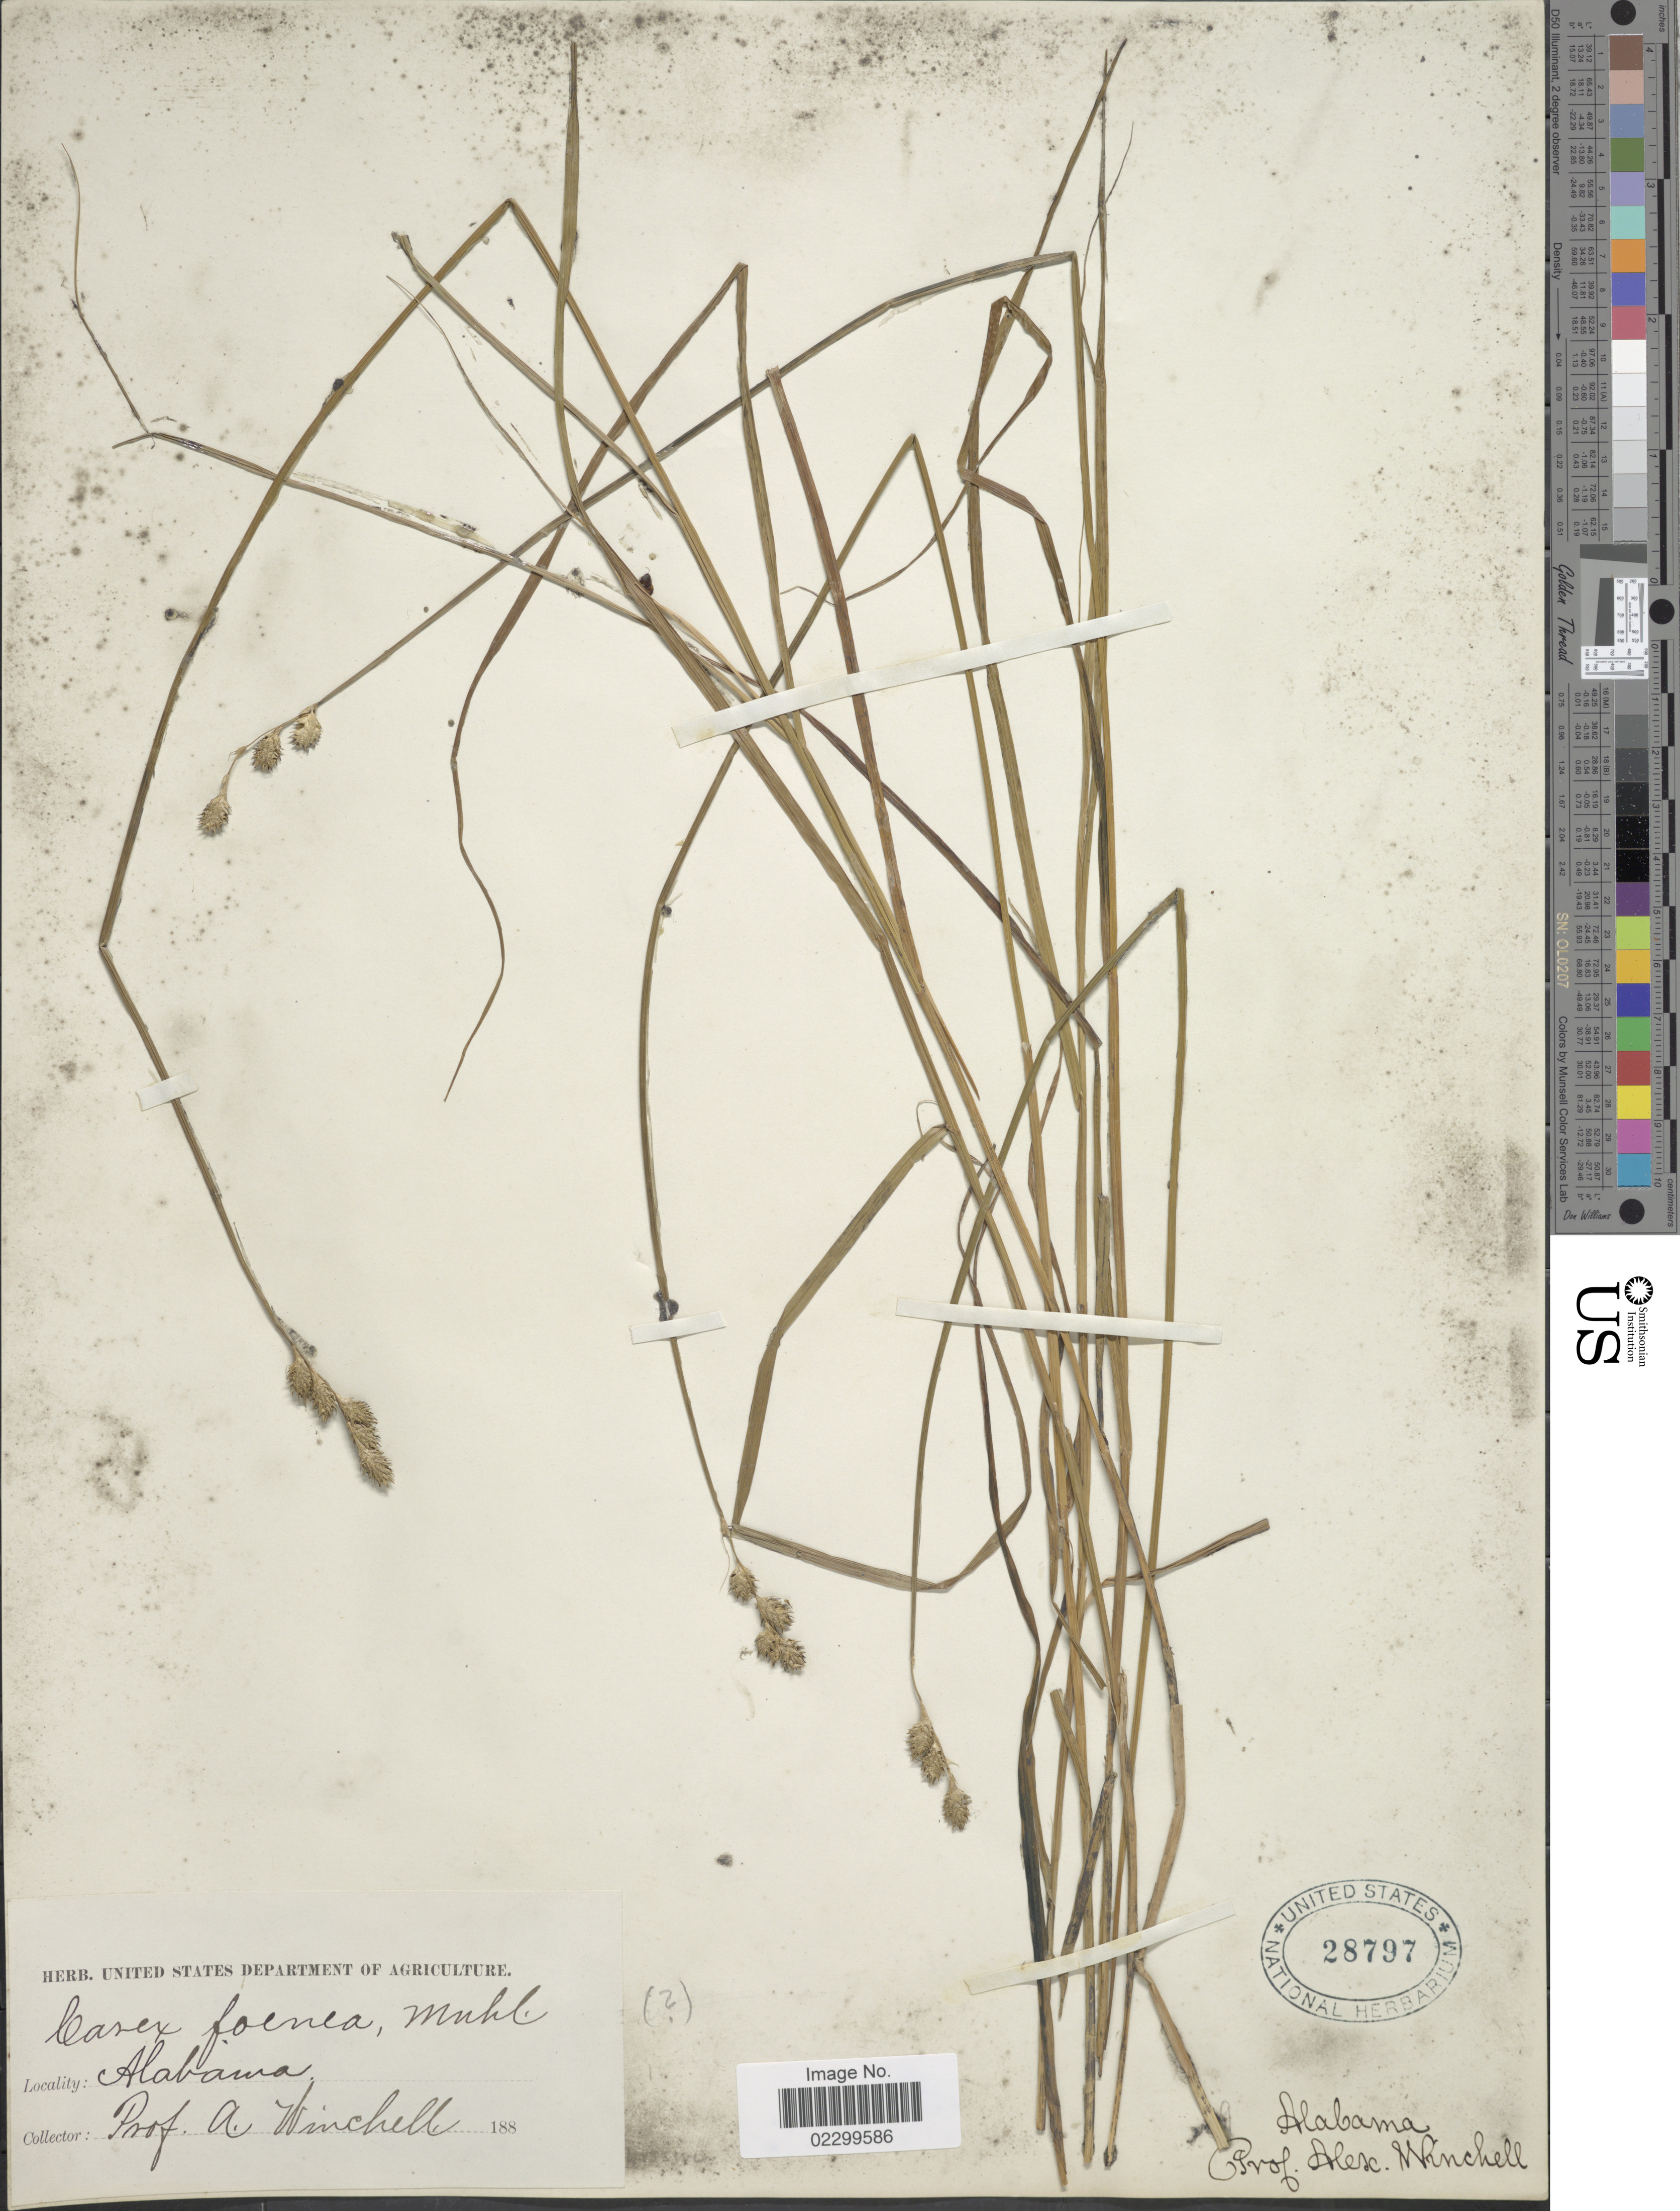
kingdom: Plantae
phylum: Tracheophyta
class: Liliopsida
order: Poales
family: Cyperaceae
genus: Carex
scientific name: Carex longii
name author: Mack.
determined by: Strong, Mark T., (BOT), Smithsonian Institution - National Museum of Natural History (UNITED STATES)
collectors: A. Winchell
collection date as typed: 188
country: United States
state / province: Alabama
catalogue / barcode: US 28797